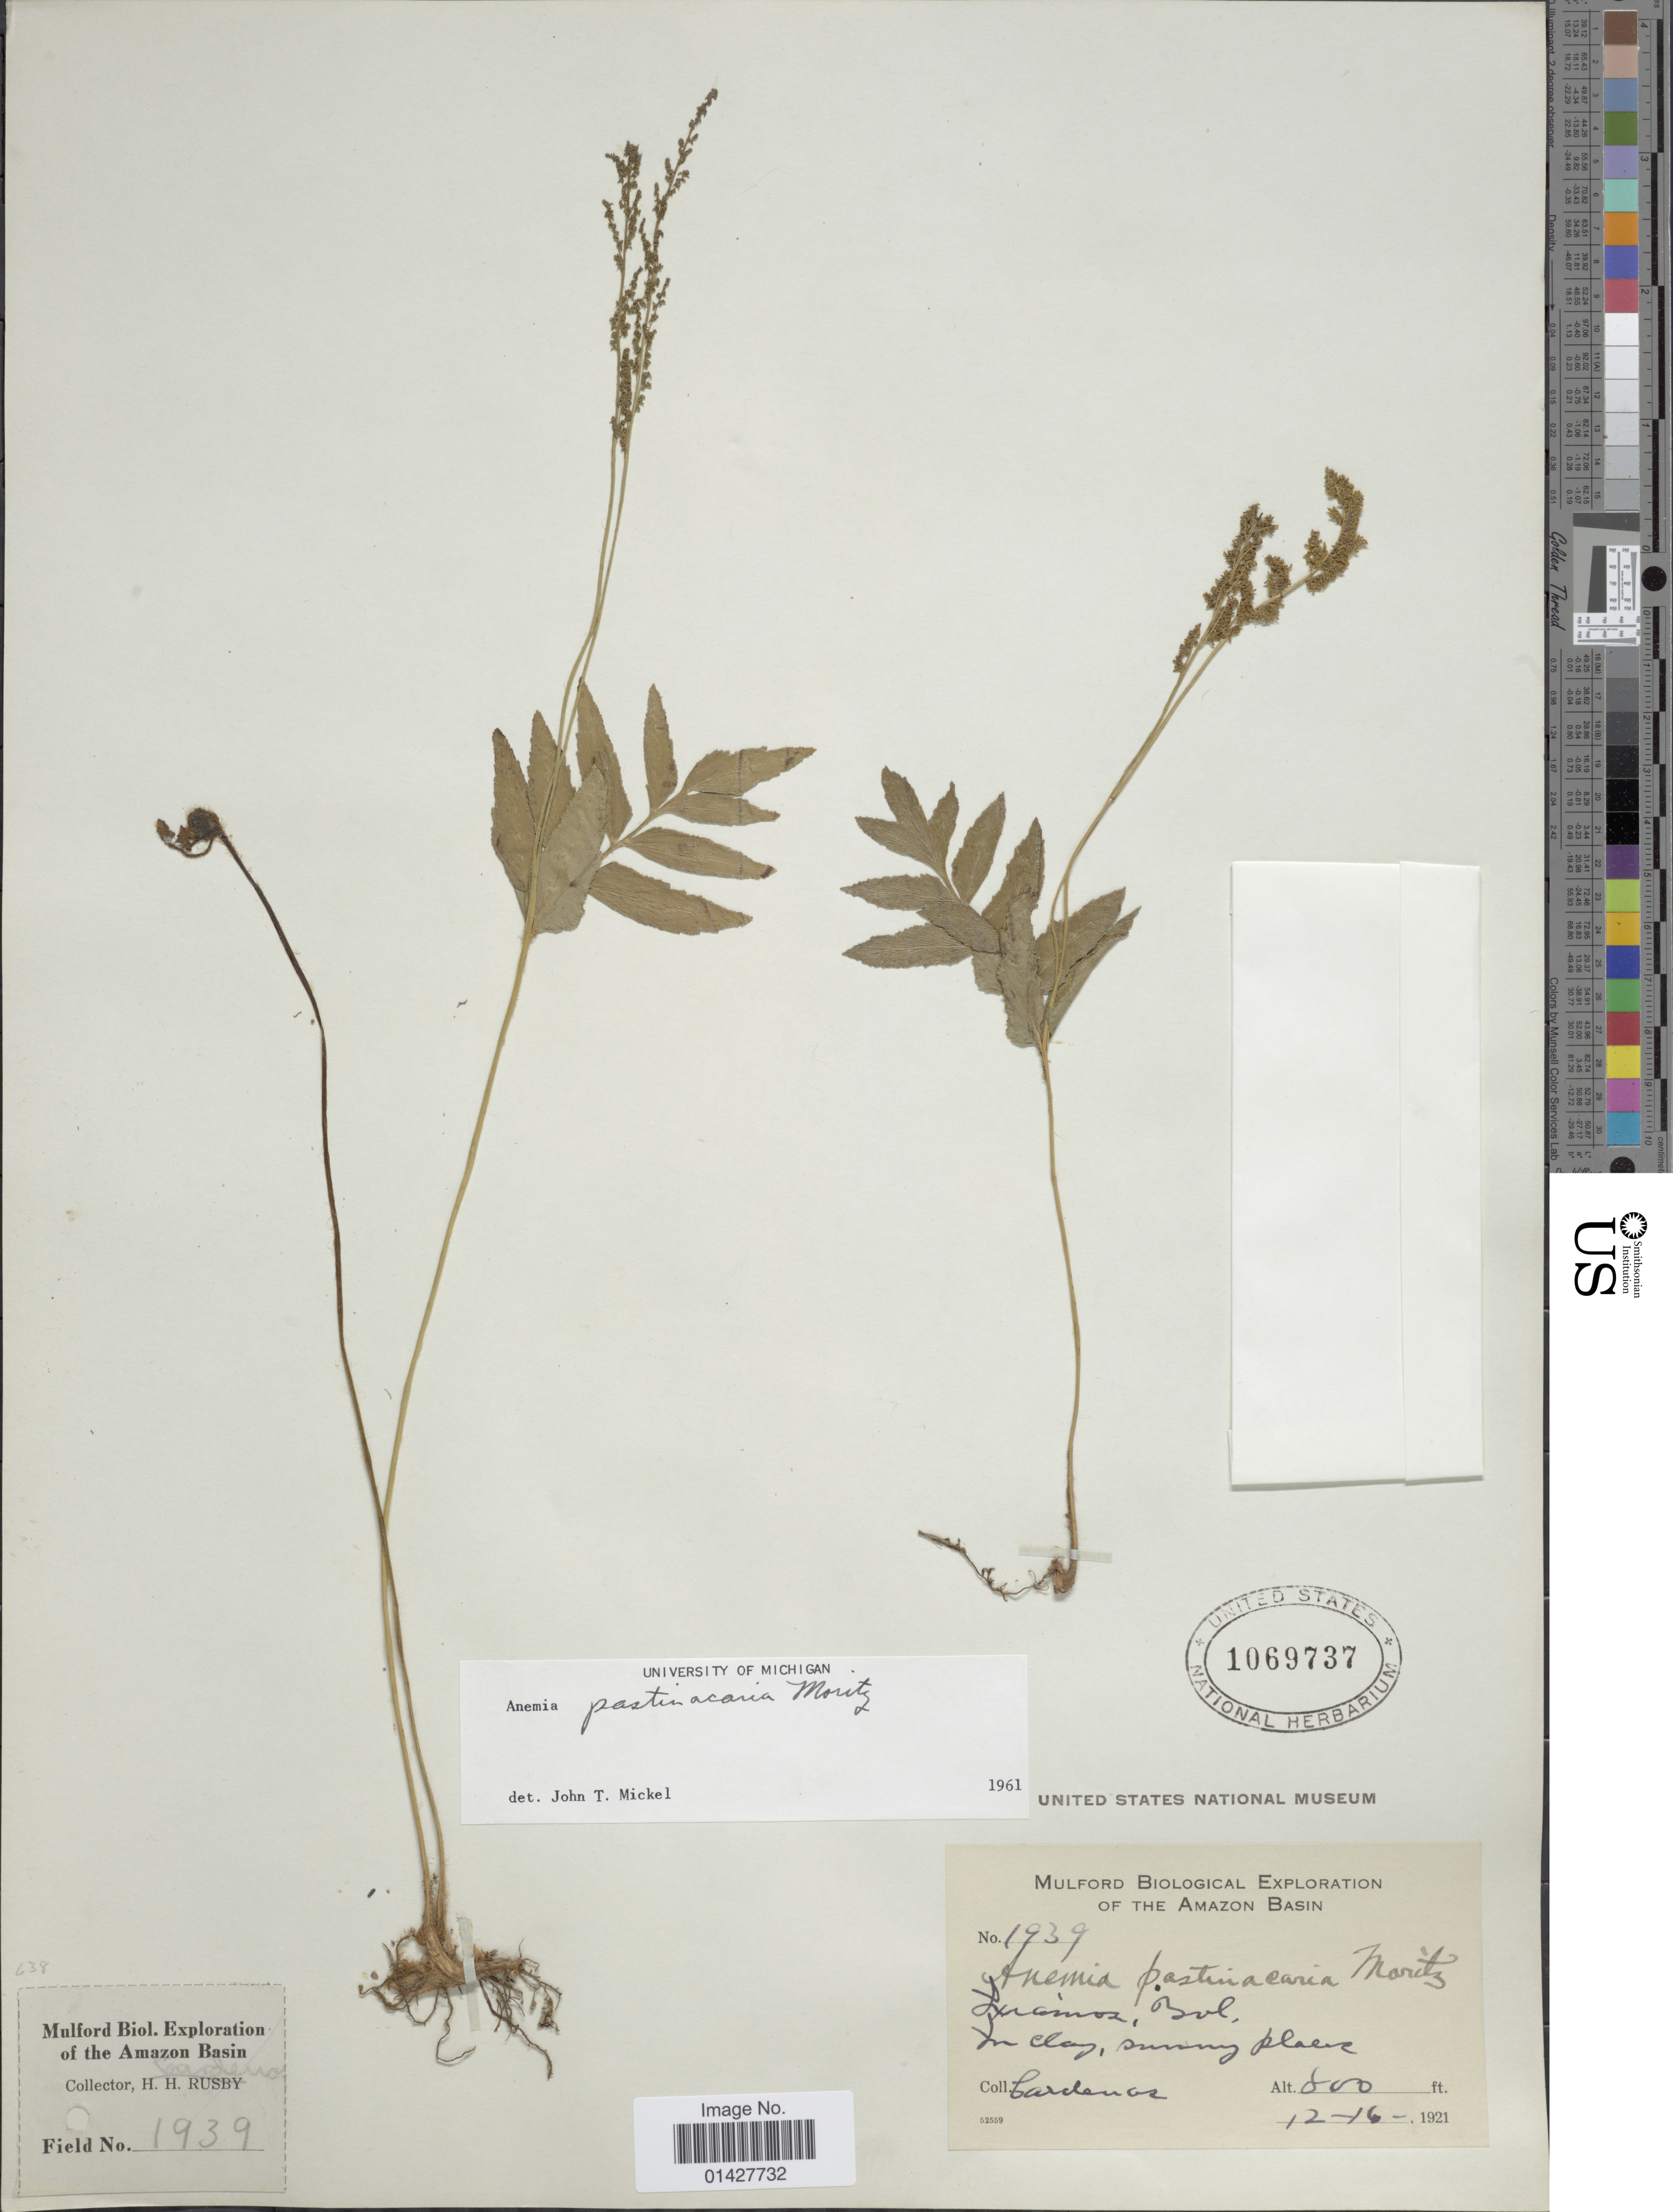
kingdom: Plantae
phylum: Tracheophyta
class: Polypodiopsida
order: Schizaeales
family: Anemiaceae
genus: Anemia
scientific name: Anemia pastinacaria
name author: Moritz ex Prantl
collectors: M. Cárdenas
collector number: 1939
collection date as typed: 12-16-1921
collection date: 1921-12-16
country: Bolivia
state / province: La Paz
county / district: Iturralde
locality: Ixiamas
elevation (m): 244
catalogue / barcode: US 1069737